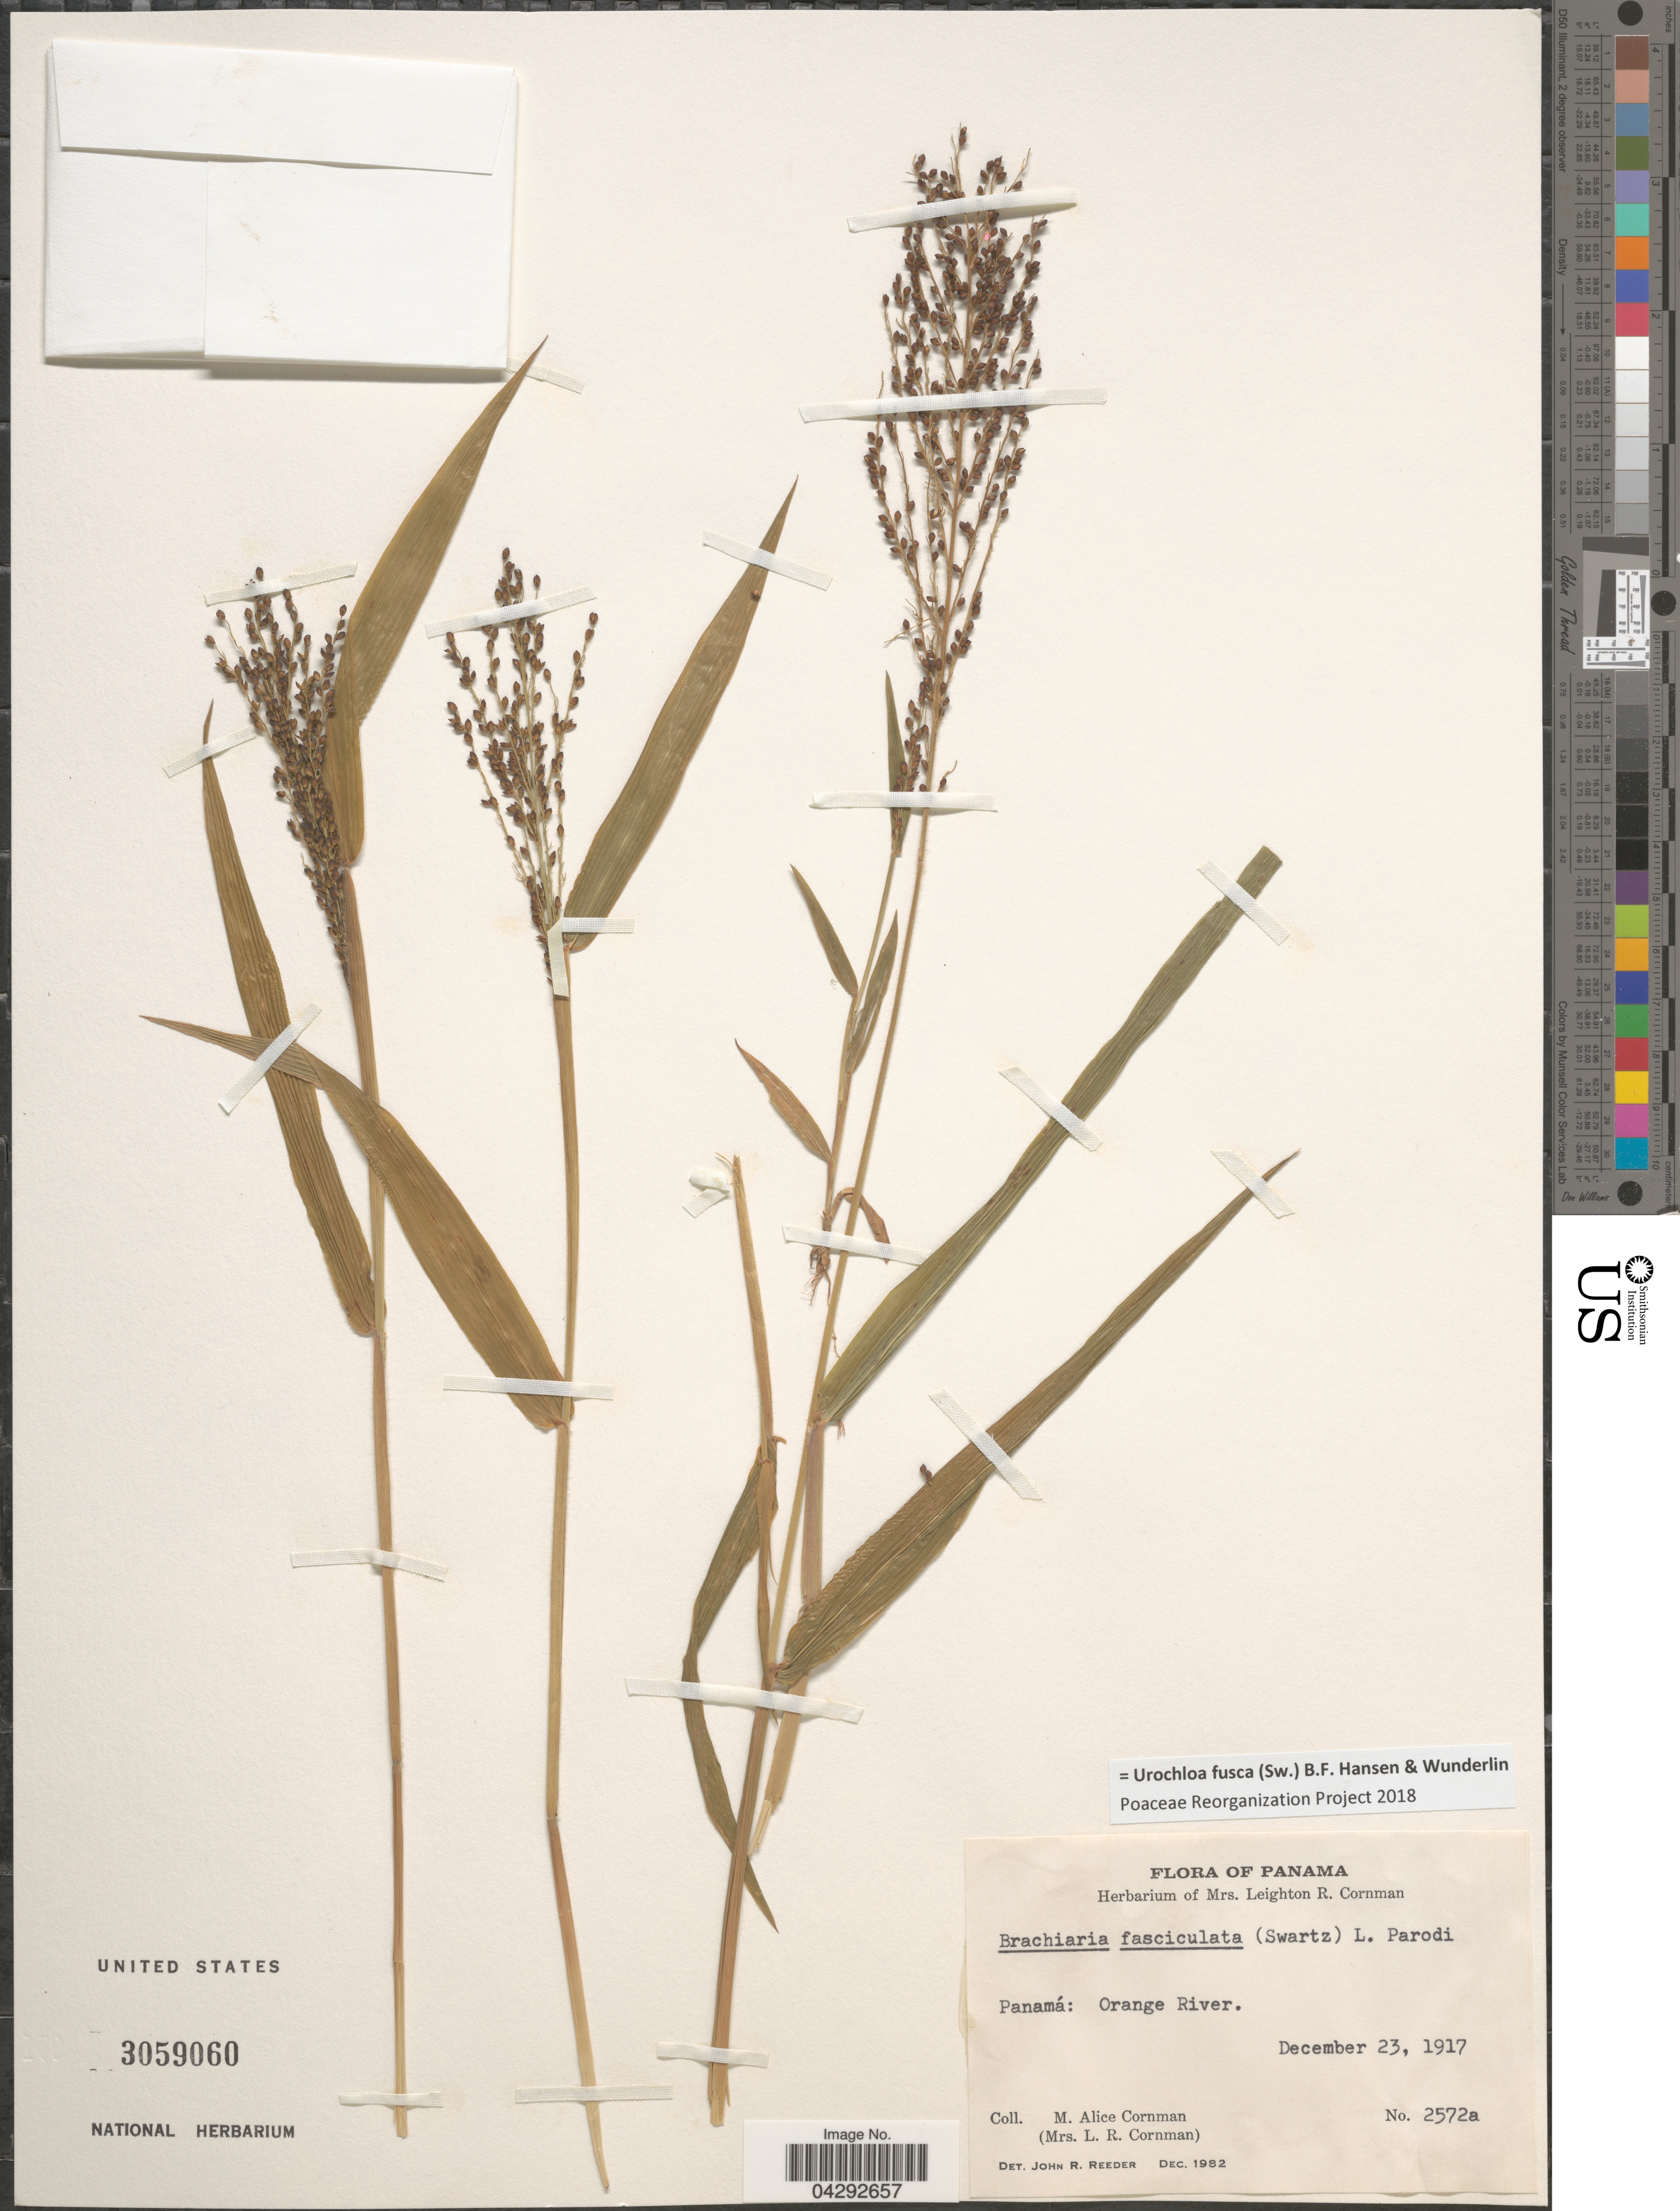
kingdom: Plantae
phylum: Tracheophyta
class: Liliopsida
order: Poales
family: Poaceae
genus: Urochloa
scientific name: Urochloa fusca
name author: (Sw.) B.F. Hansen & Wunderlin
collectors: M. Cornman & L. Cornman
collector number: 2572a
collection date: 1917-12-23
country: Panama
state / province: Panamá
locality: Orange River.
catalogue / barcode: US 3059060